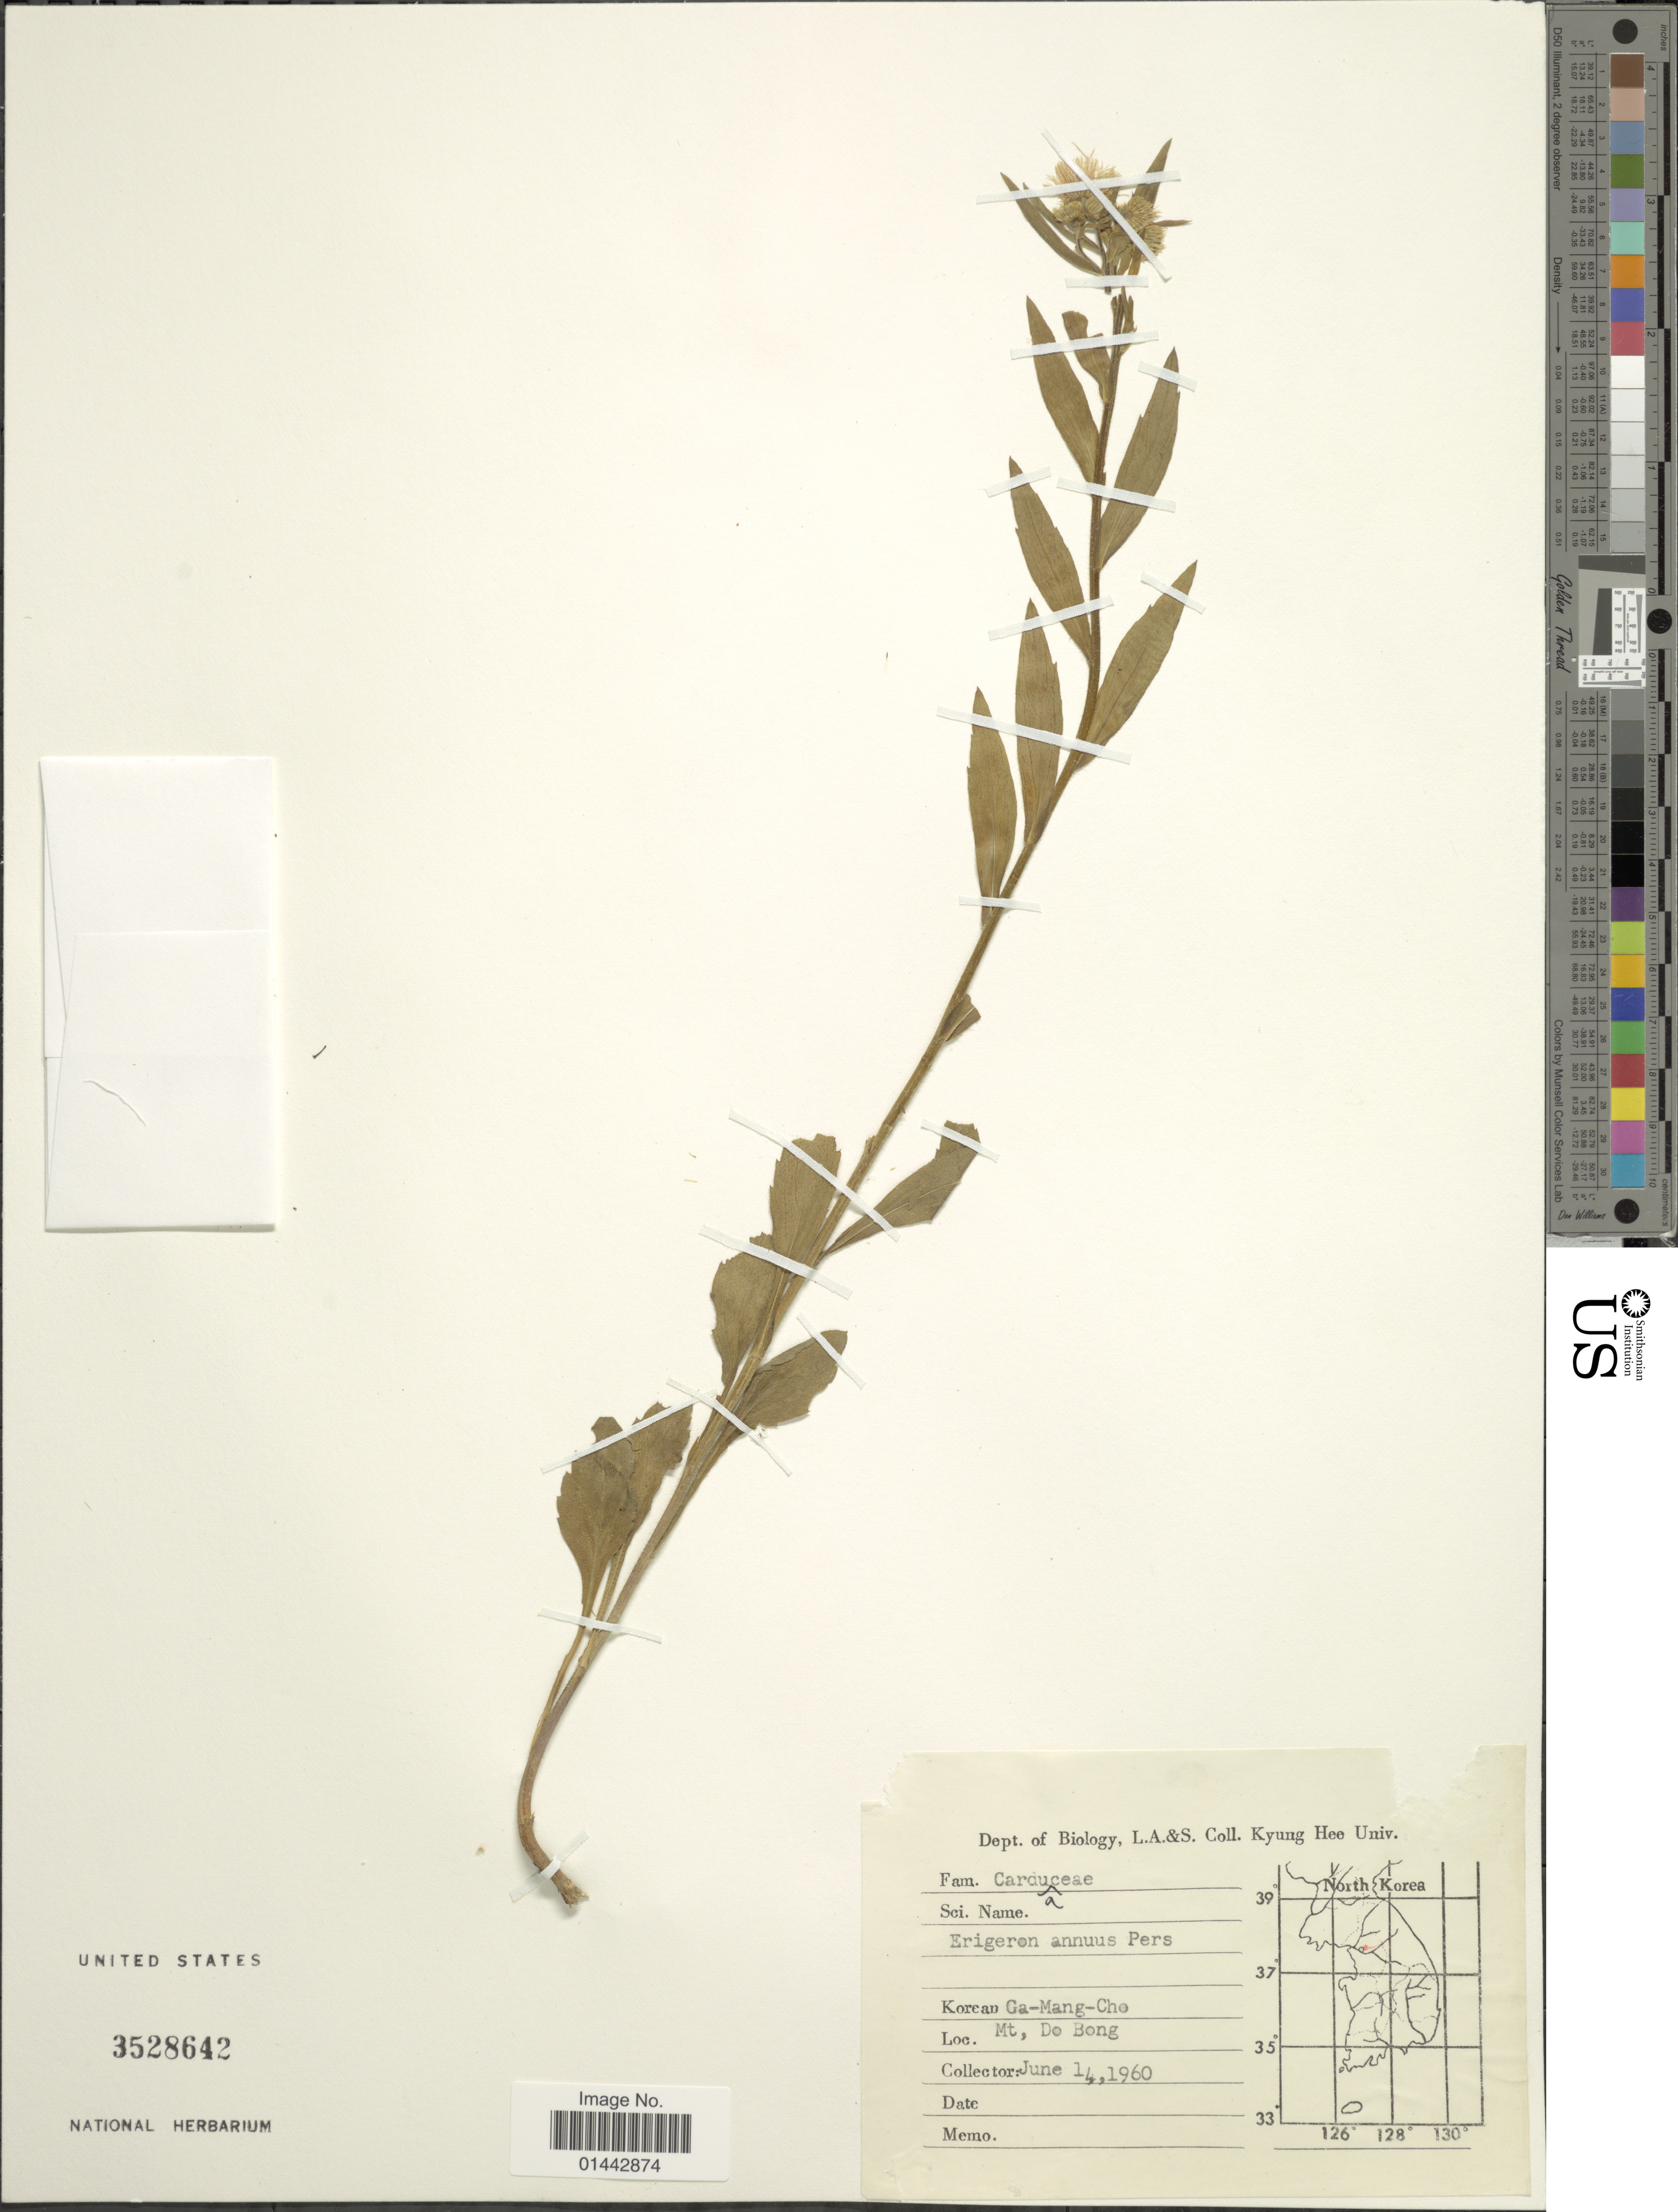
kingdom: Plantae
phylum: Tracheophyta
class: Magnoliopsida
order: Asterales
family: Asteraceae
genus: Erigeron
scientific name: Erigeron annuus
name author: (L.) Pers.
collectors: Kyung Hee University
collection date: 1960-06-14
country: South Korea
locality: Mt, Do Bong.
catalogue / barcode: US 3528642